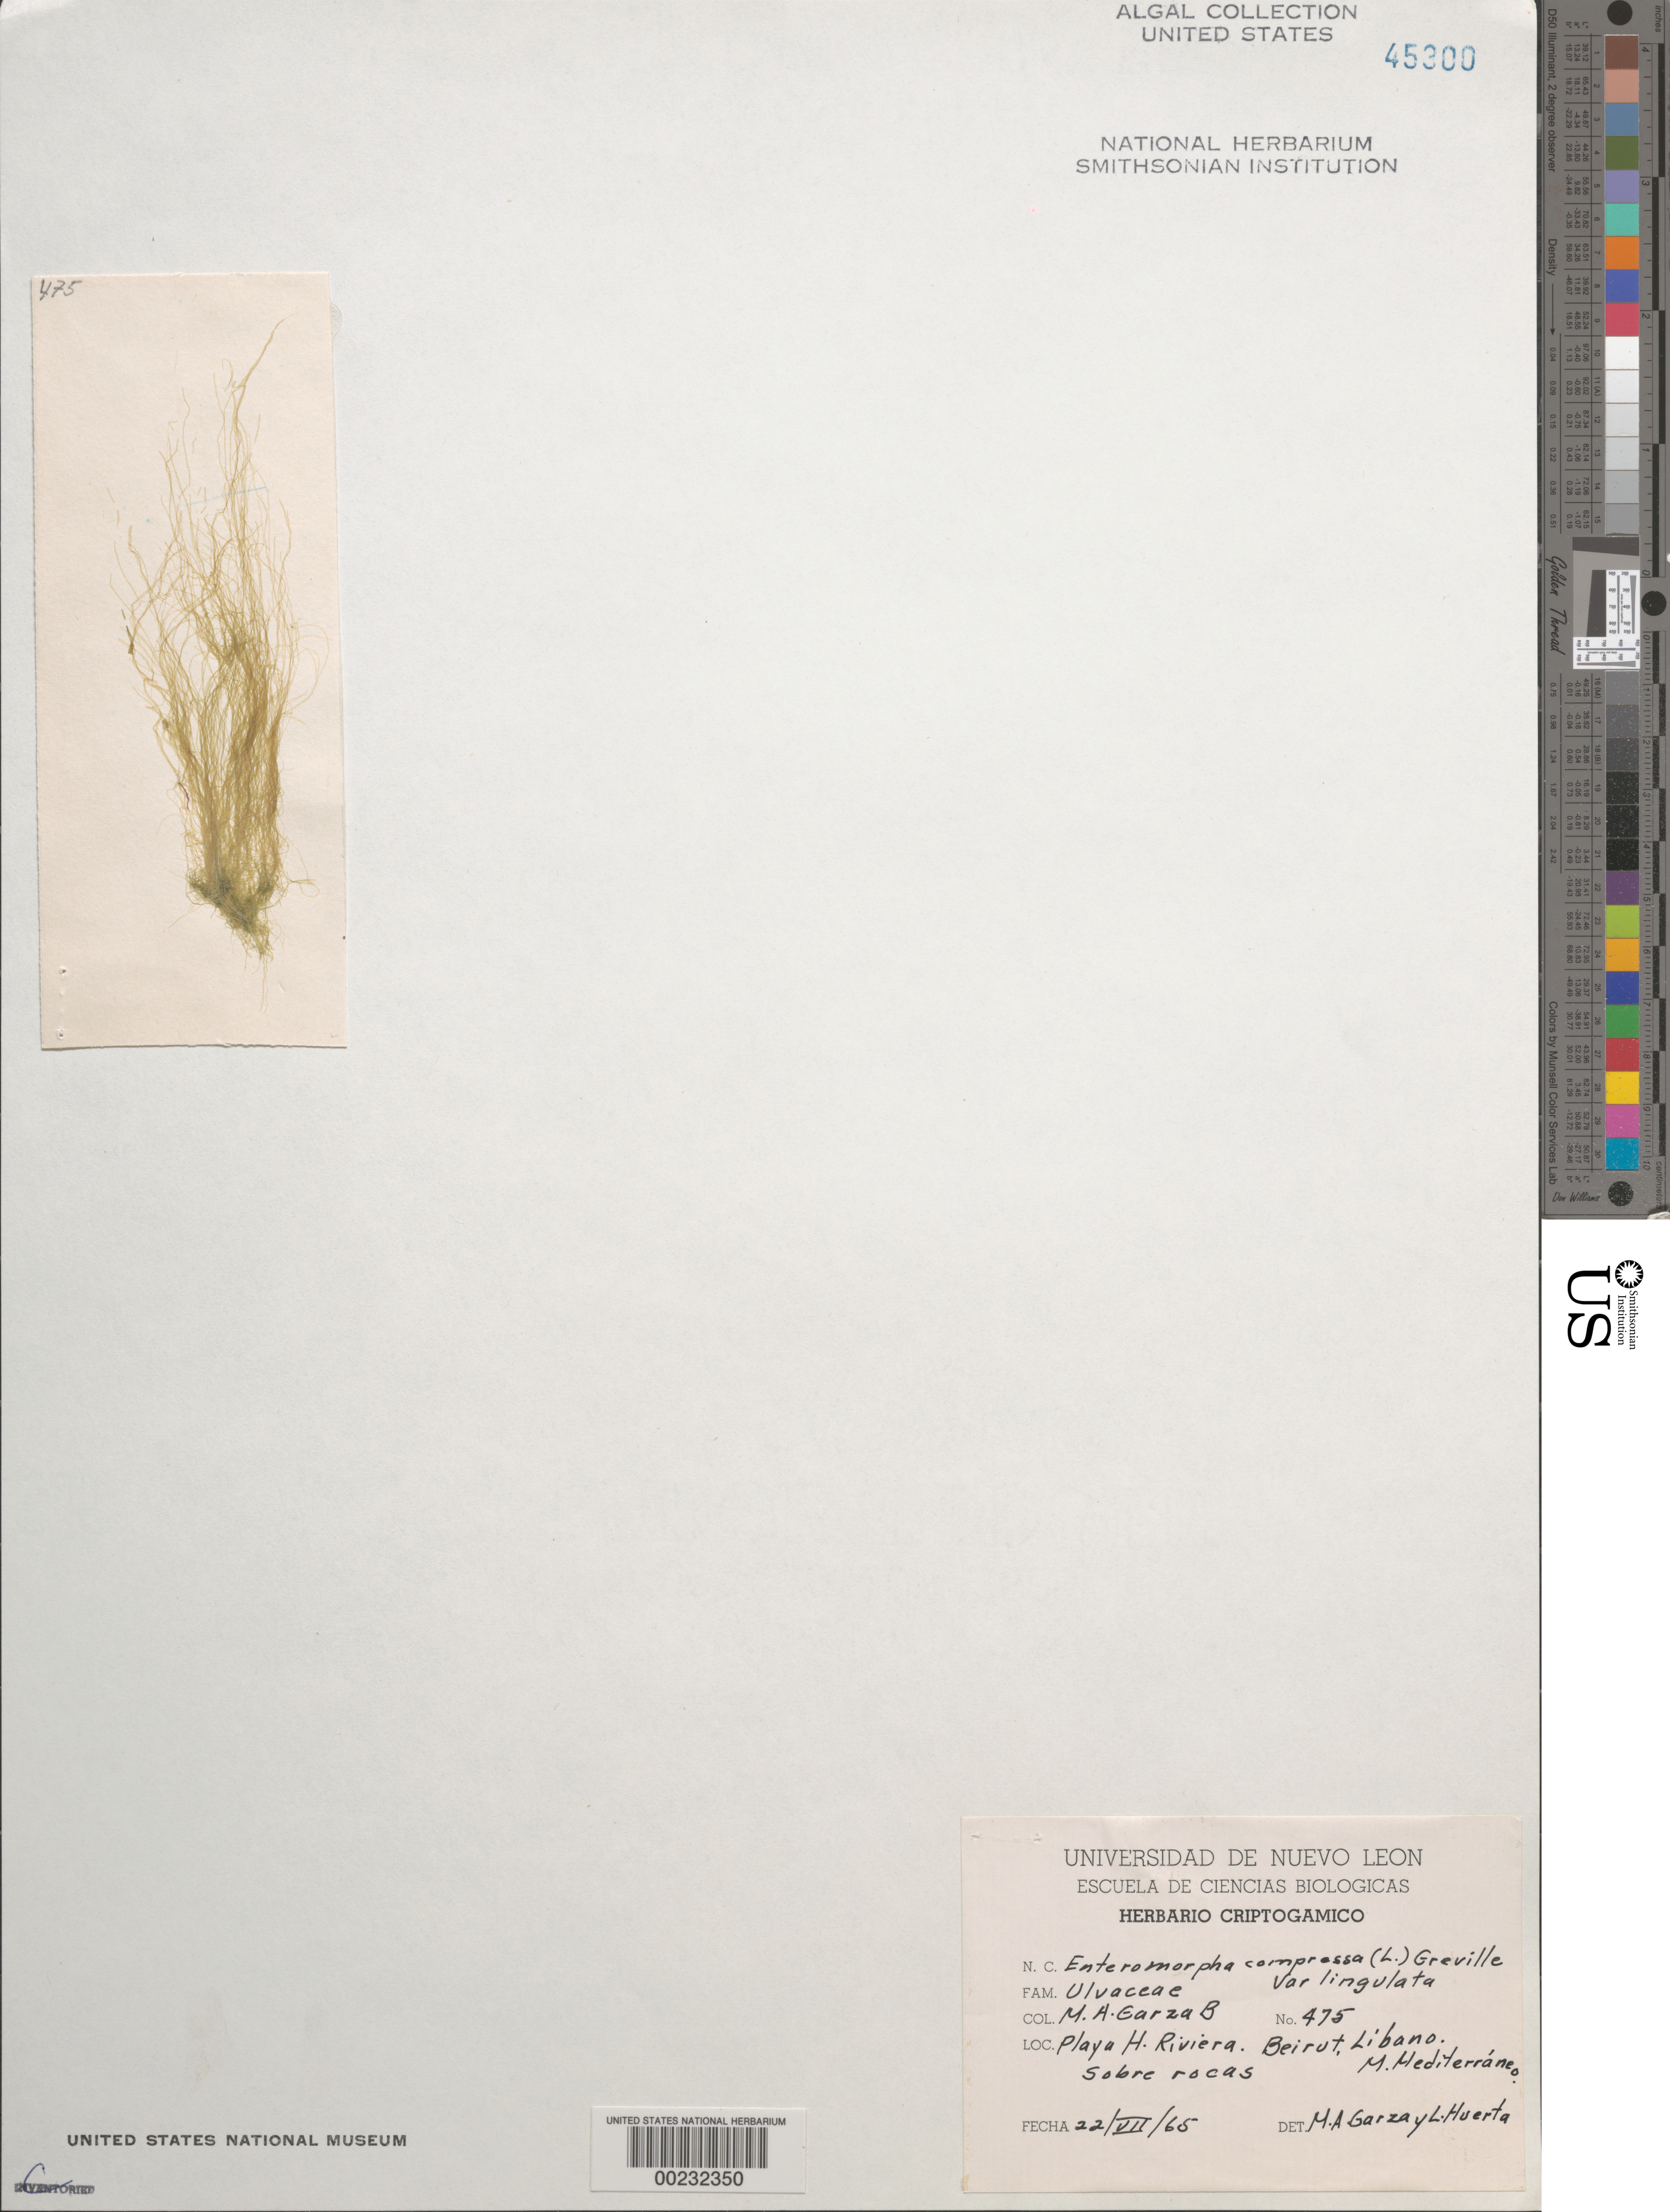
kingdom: Plantae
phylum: Chlorophyta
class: Ulvophyceae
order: Ulvales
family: Ulvaceae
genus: Ulva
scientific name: Ulva compressa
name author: L.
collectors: M. Garza Barrientos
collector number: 475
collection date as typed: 22 Jul 1965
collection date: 1965-07-22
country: Lebanon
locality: Beirut, h. riviera beach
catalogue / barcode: US 45300